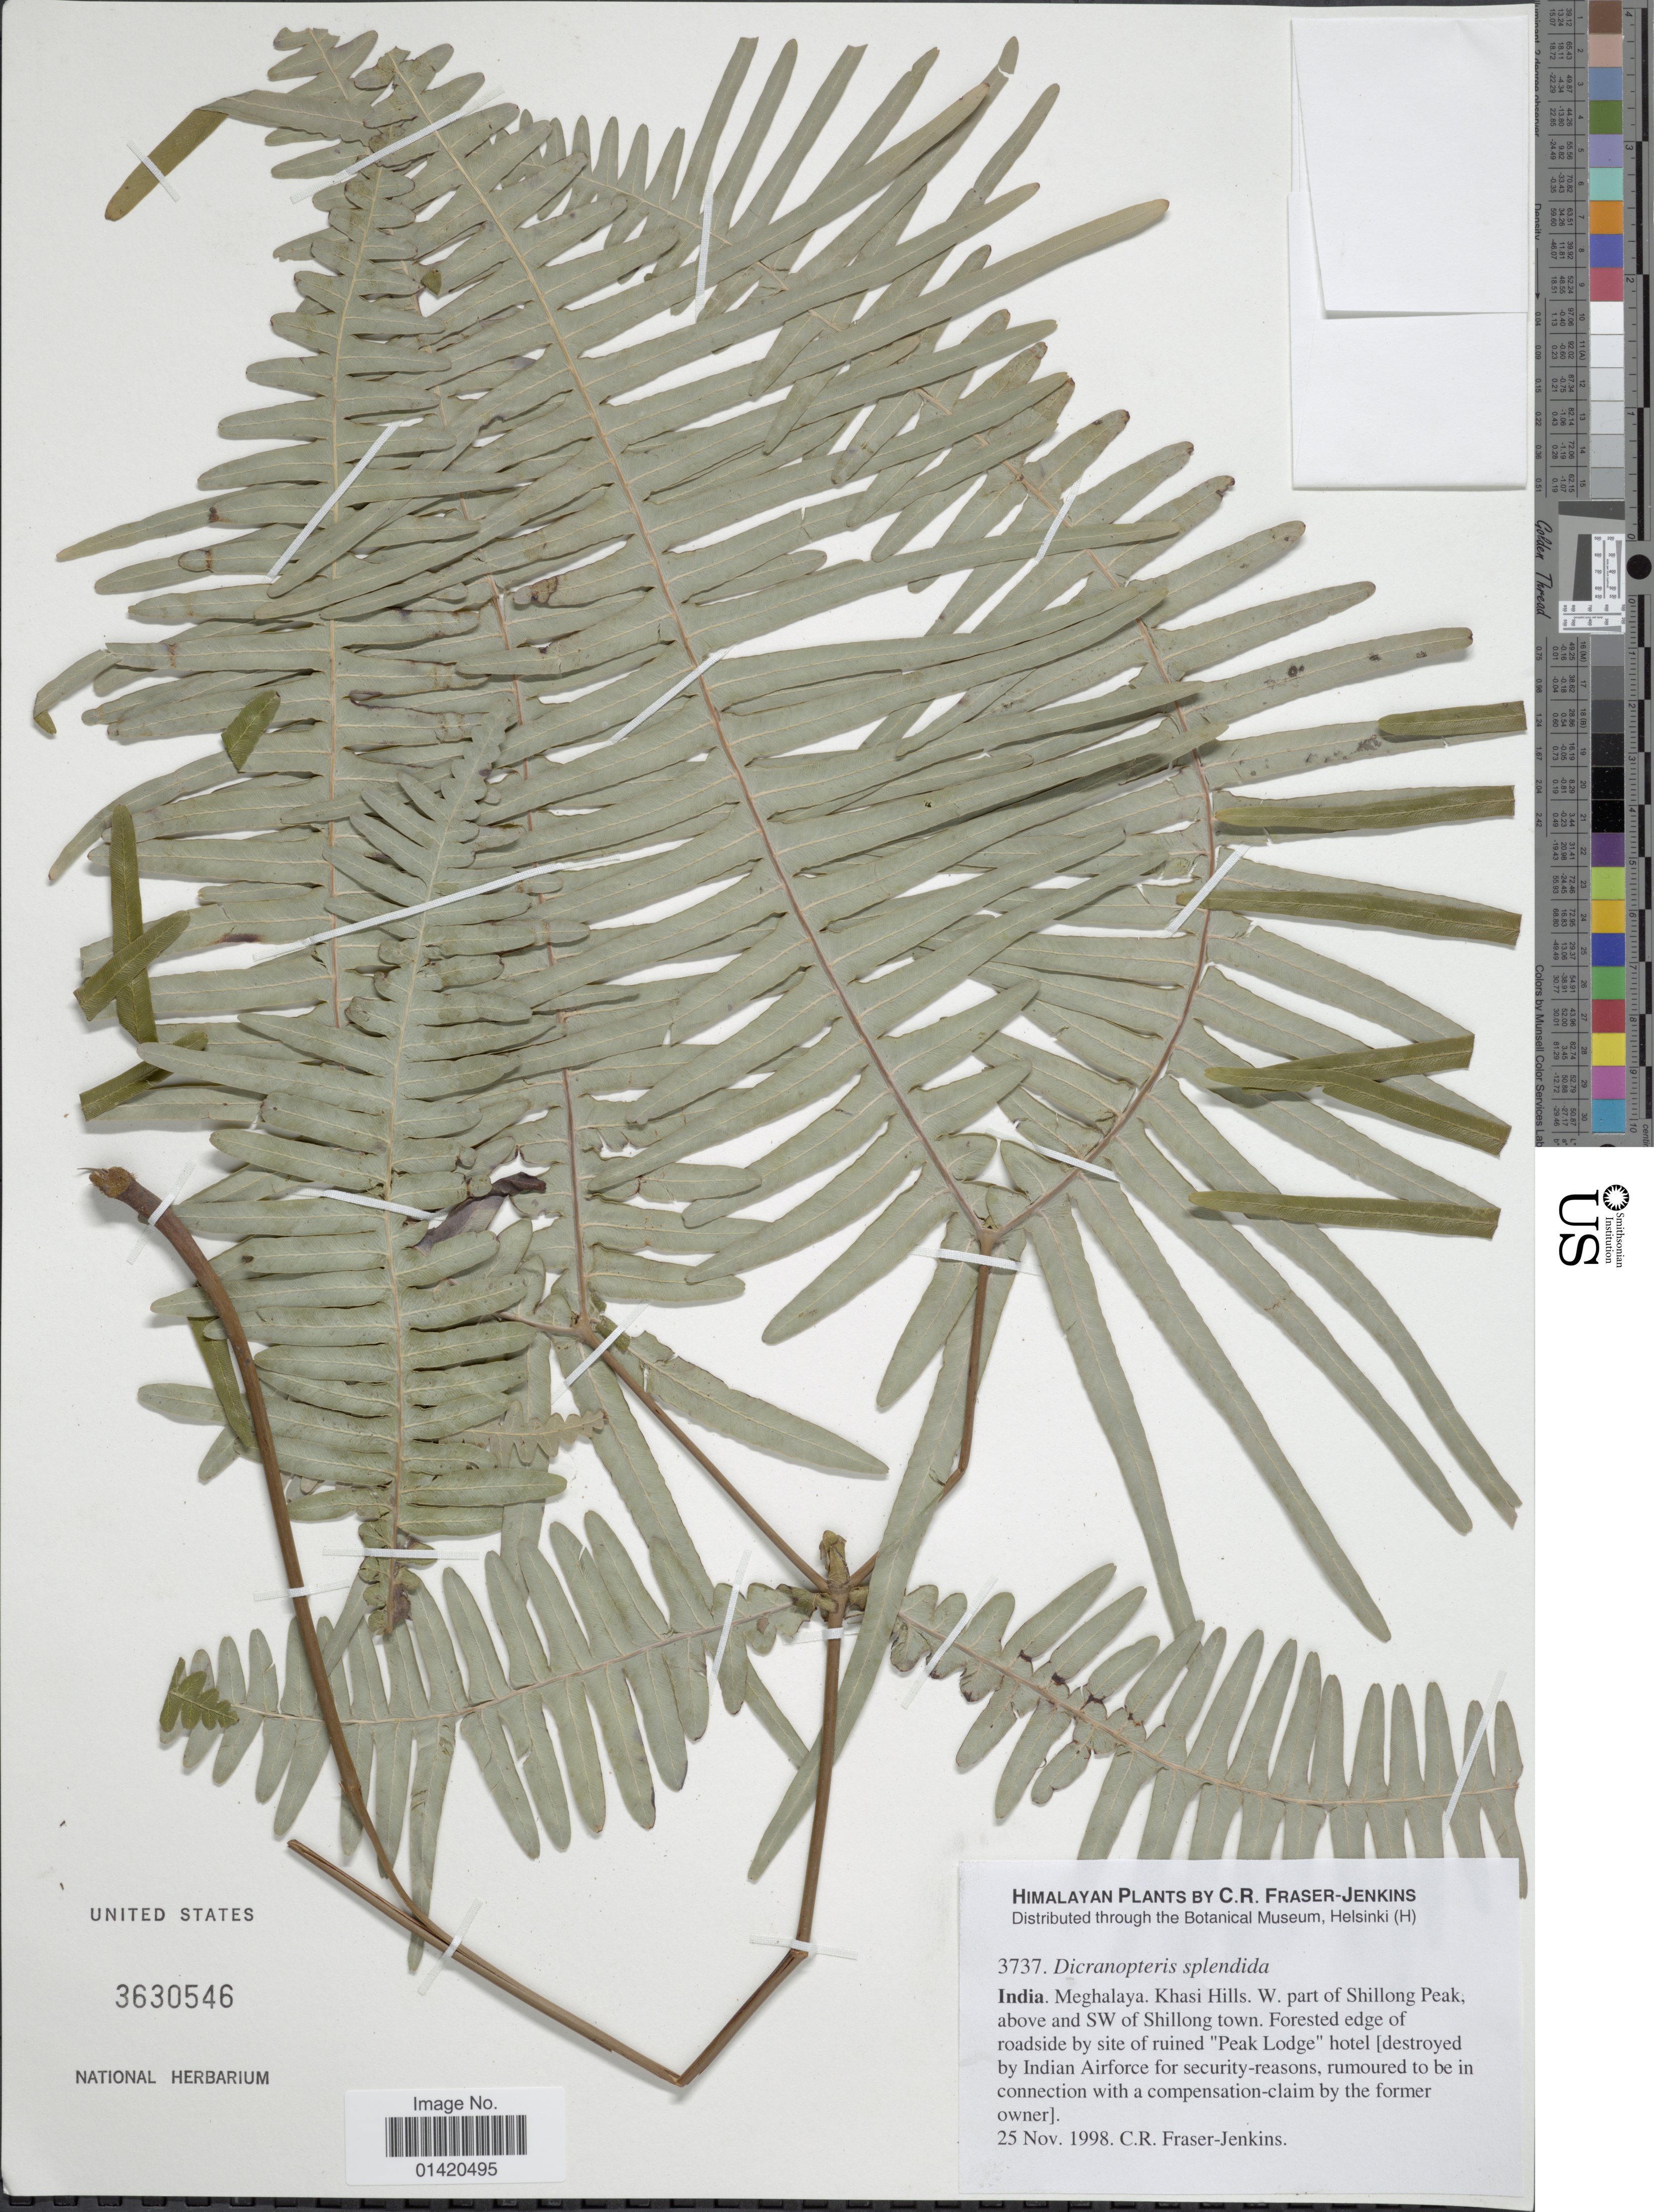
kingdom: Plantae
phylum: Tracheophyta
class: Polypodiopsida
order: Gleicheniales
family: Gleicheniaceae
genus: Dicranopteris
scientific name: Dicranopteris splendida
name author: (Hand.-Mazz.)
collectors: C. R. Fraser-Jenkins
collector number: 3737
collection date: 1998-11-25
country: India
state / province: Meghalaya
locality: Himalayan plants, Khasi Hills.W part of Shillong Peak, above and SW of Shillon town. Forested edge of roadside by site of ruined 'Peak Lodge' hotel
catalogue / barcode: US 3630546